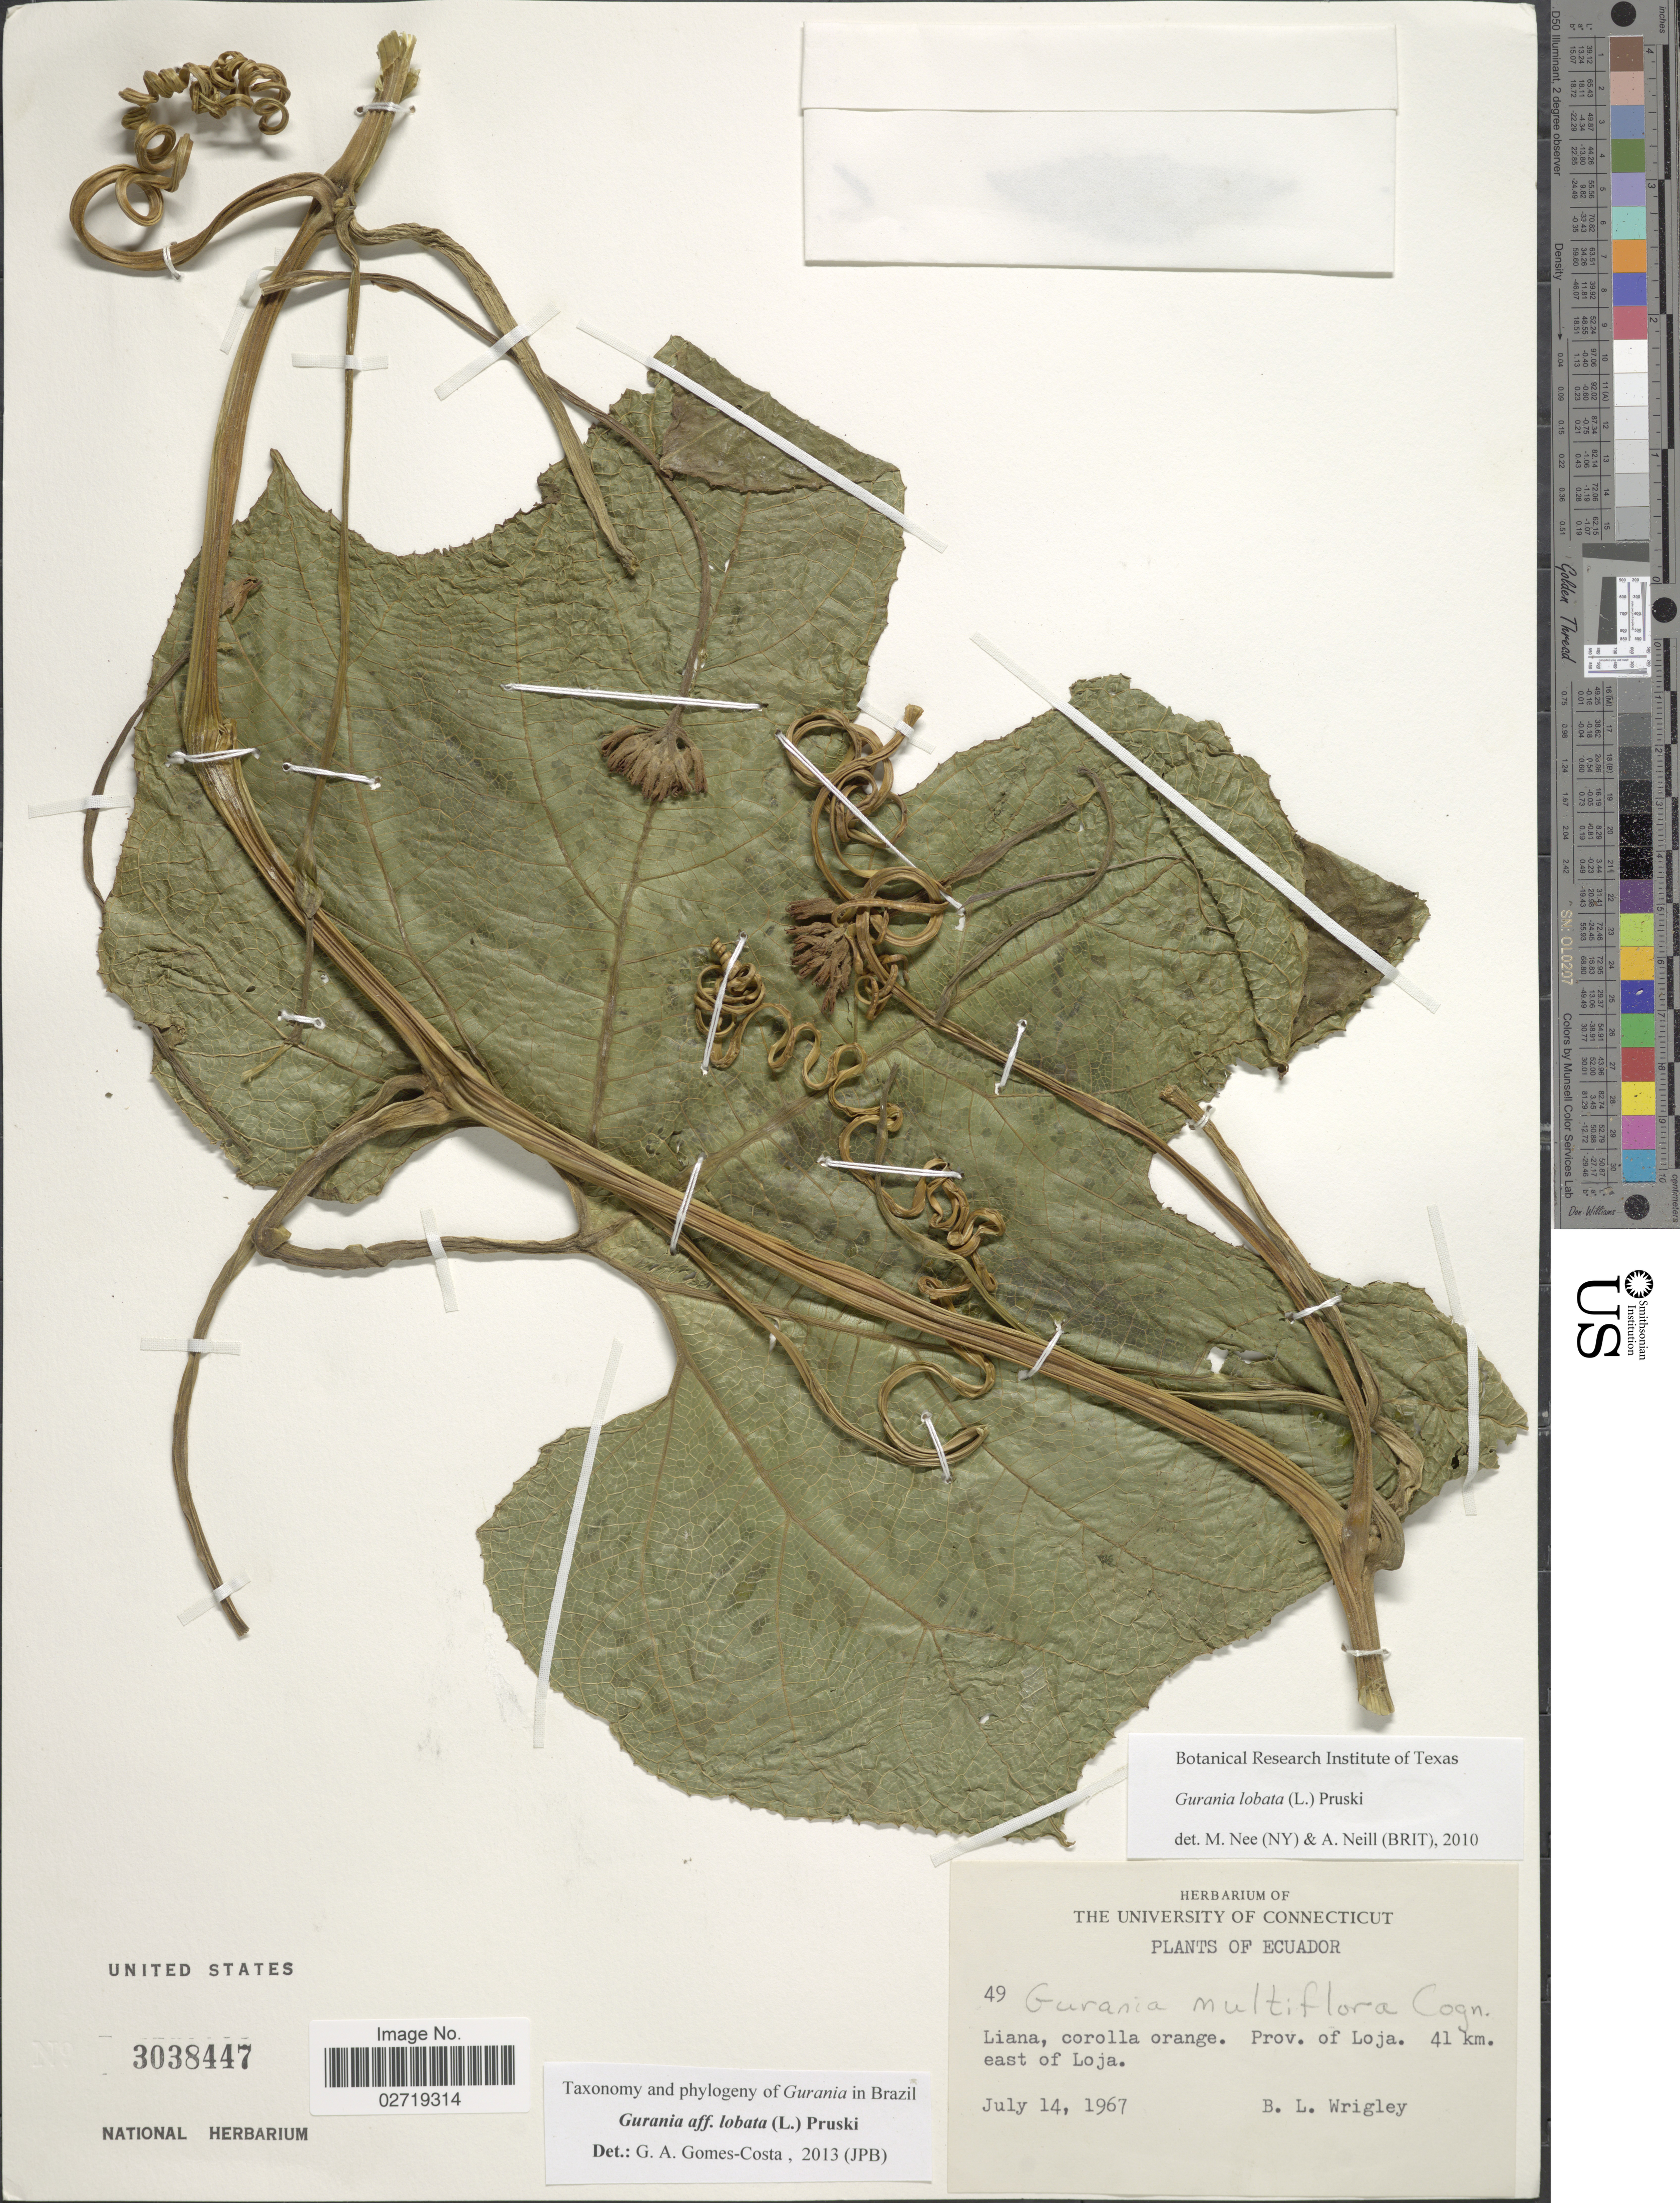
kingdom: Plantae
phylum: Tracheophyta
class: Magnoliopsida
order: Cucurbitales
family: Cucurbitaceae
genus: Gurania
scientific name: Gurania lobata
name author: (L.) Pruski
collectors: B. L. Wrigley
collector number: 49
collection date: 1967-07-14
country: Ecuador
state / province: Loja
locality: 41 km east of Loja.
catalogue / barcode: US 3038447